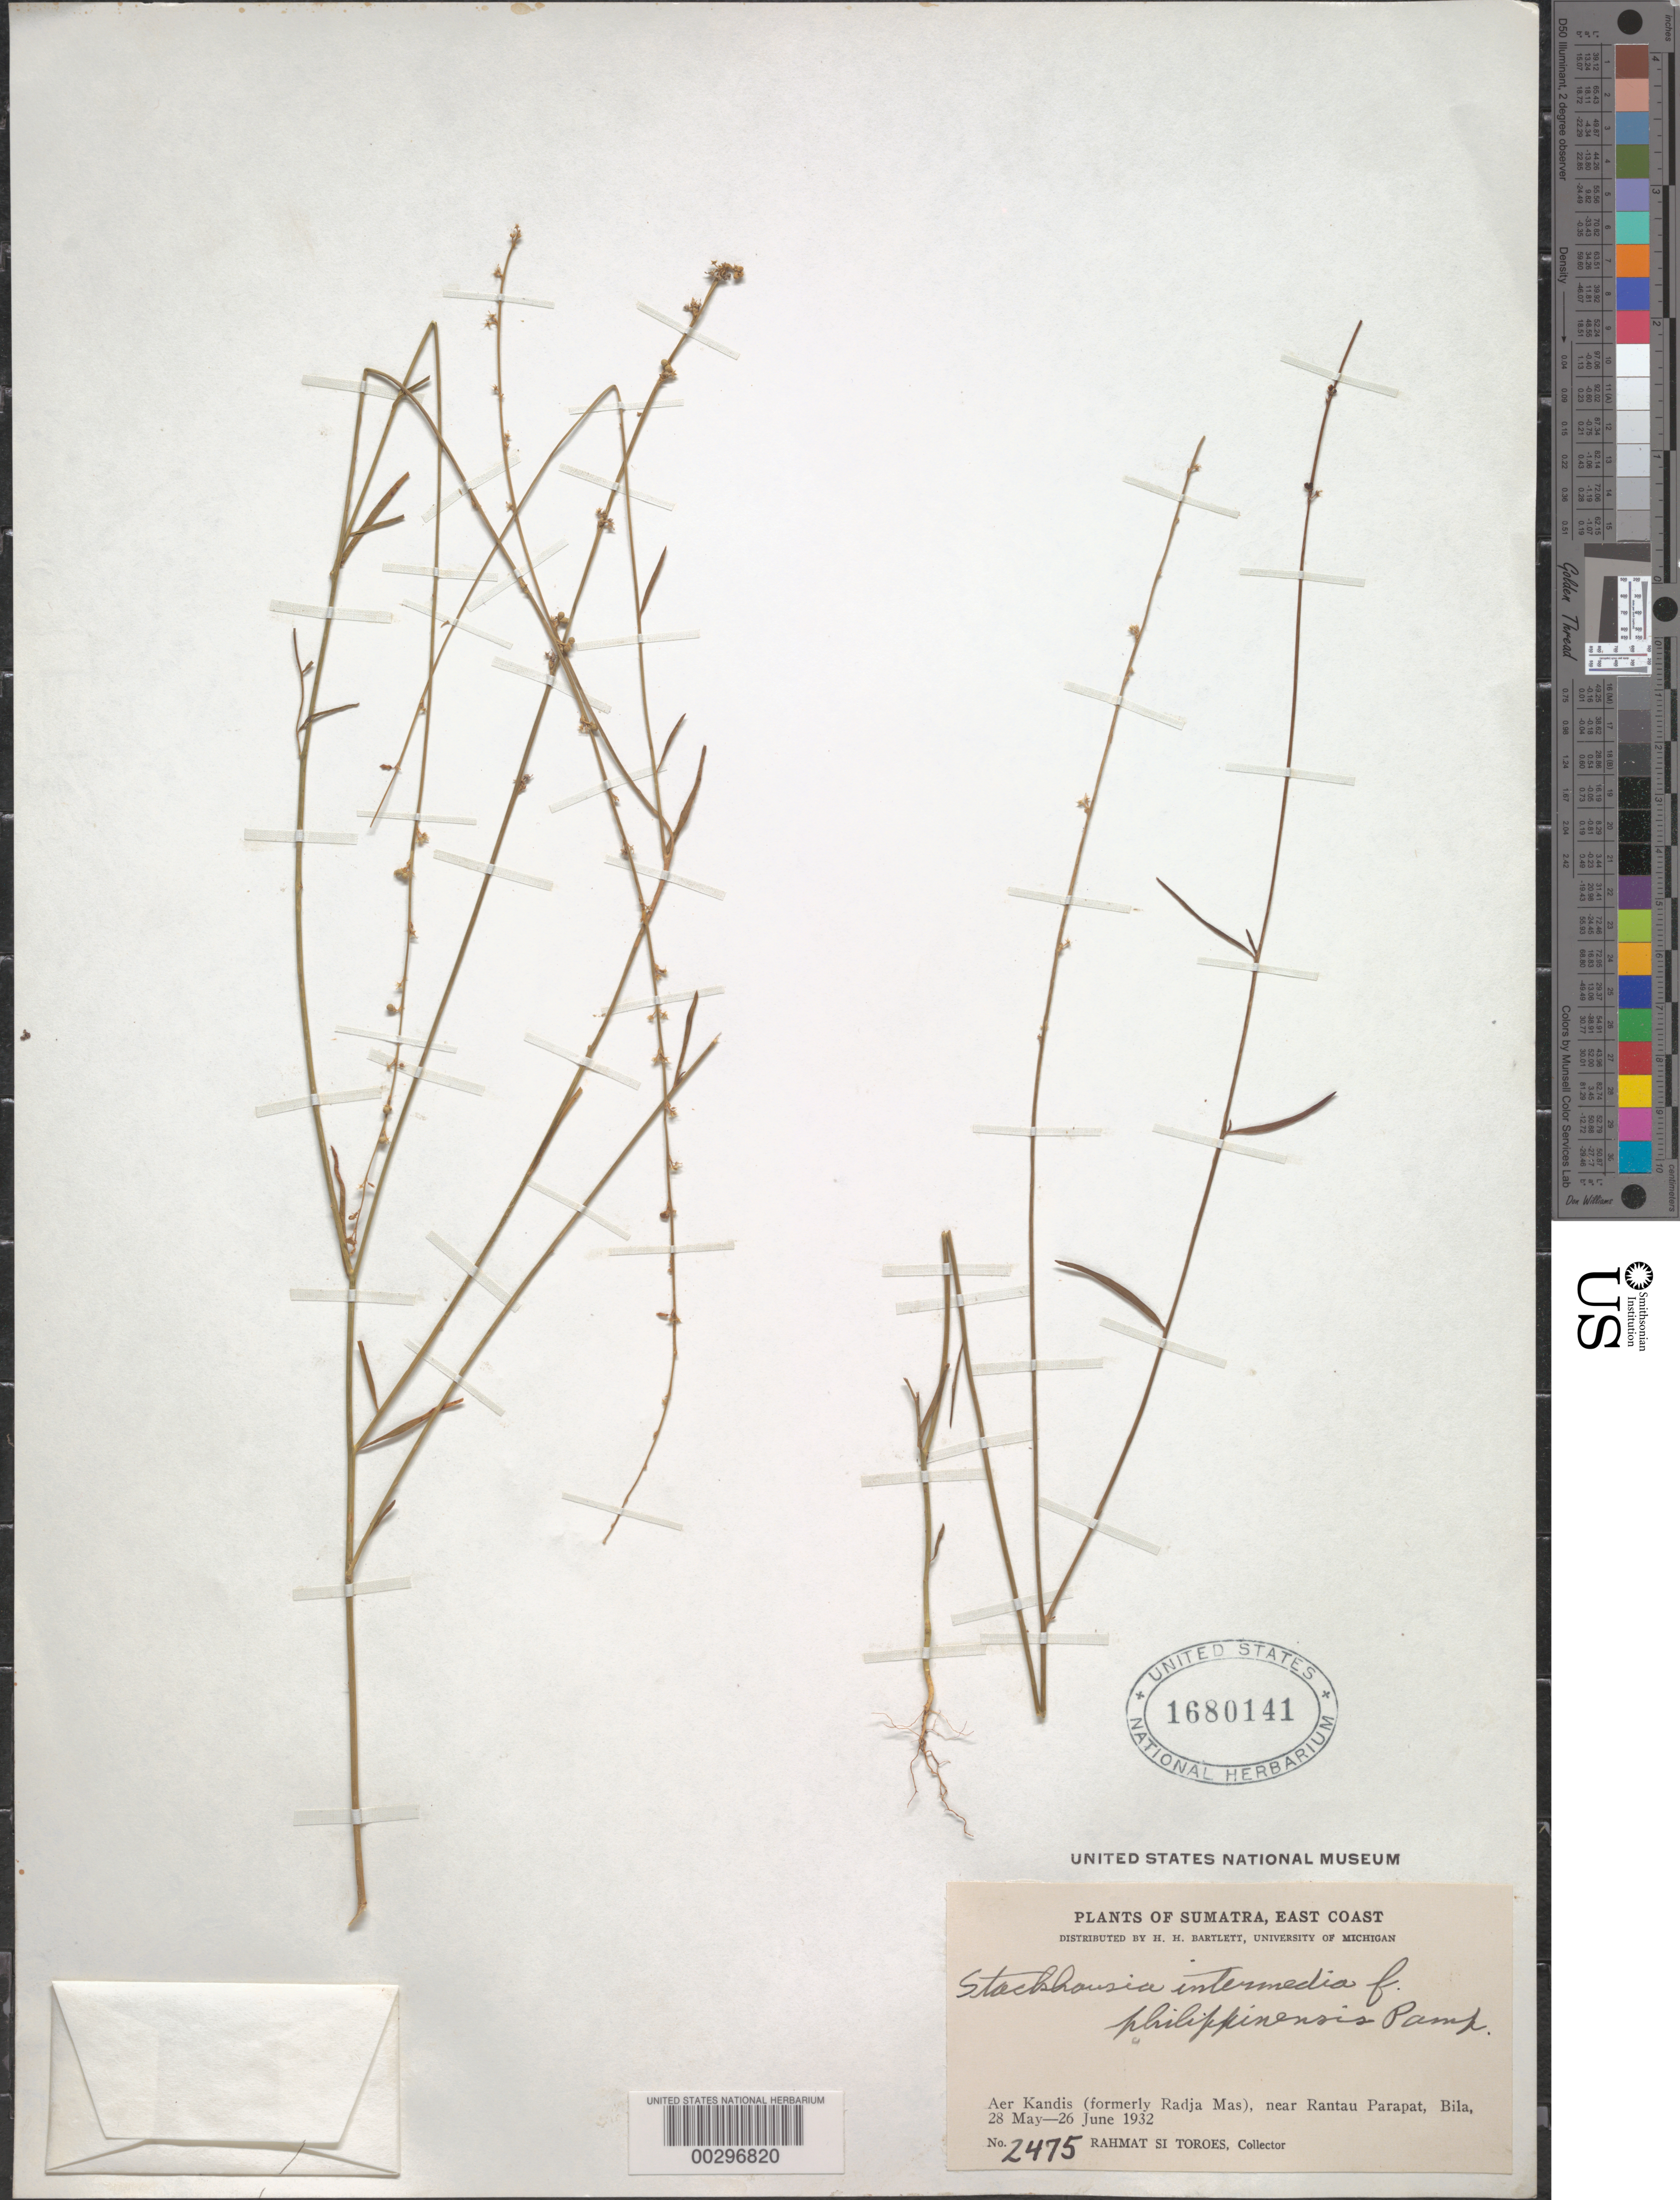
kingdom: Plantae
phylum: Tracheophyta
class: Magnoliopsida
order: Celastrales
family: Celastraceae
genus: Stackhousia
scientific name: Stackhousia intermedia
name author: F.M. Bailey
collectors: Rahmat Si Boeea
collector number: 2475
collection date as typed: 28 May 1932 to 26 Jun 1932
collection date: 1932-05-28/1932-06-26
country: Indonesia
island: Sumatra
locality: Aer kandis, near rantau parapat, bila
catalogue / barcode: US 1680141